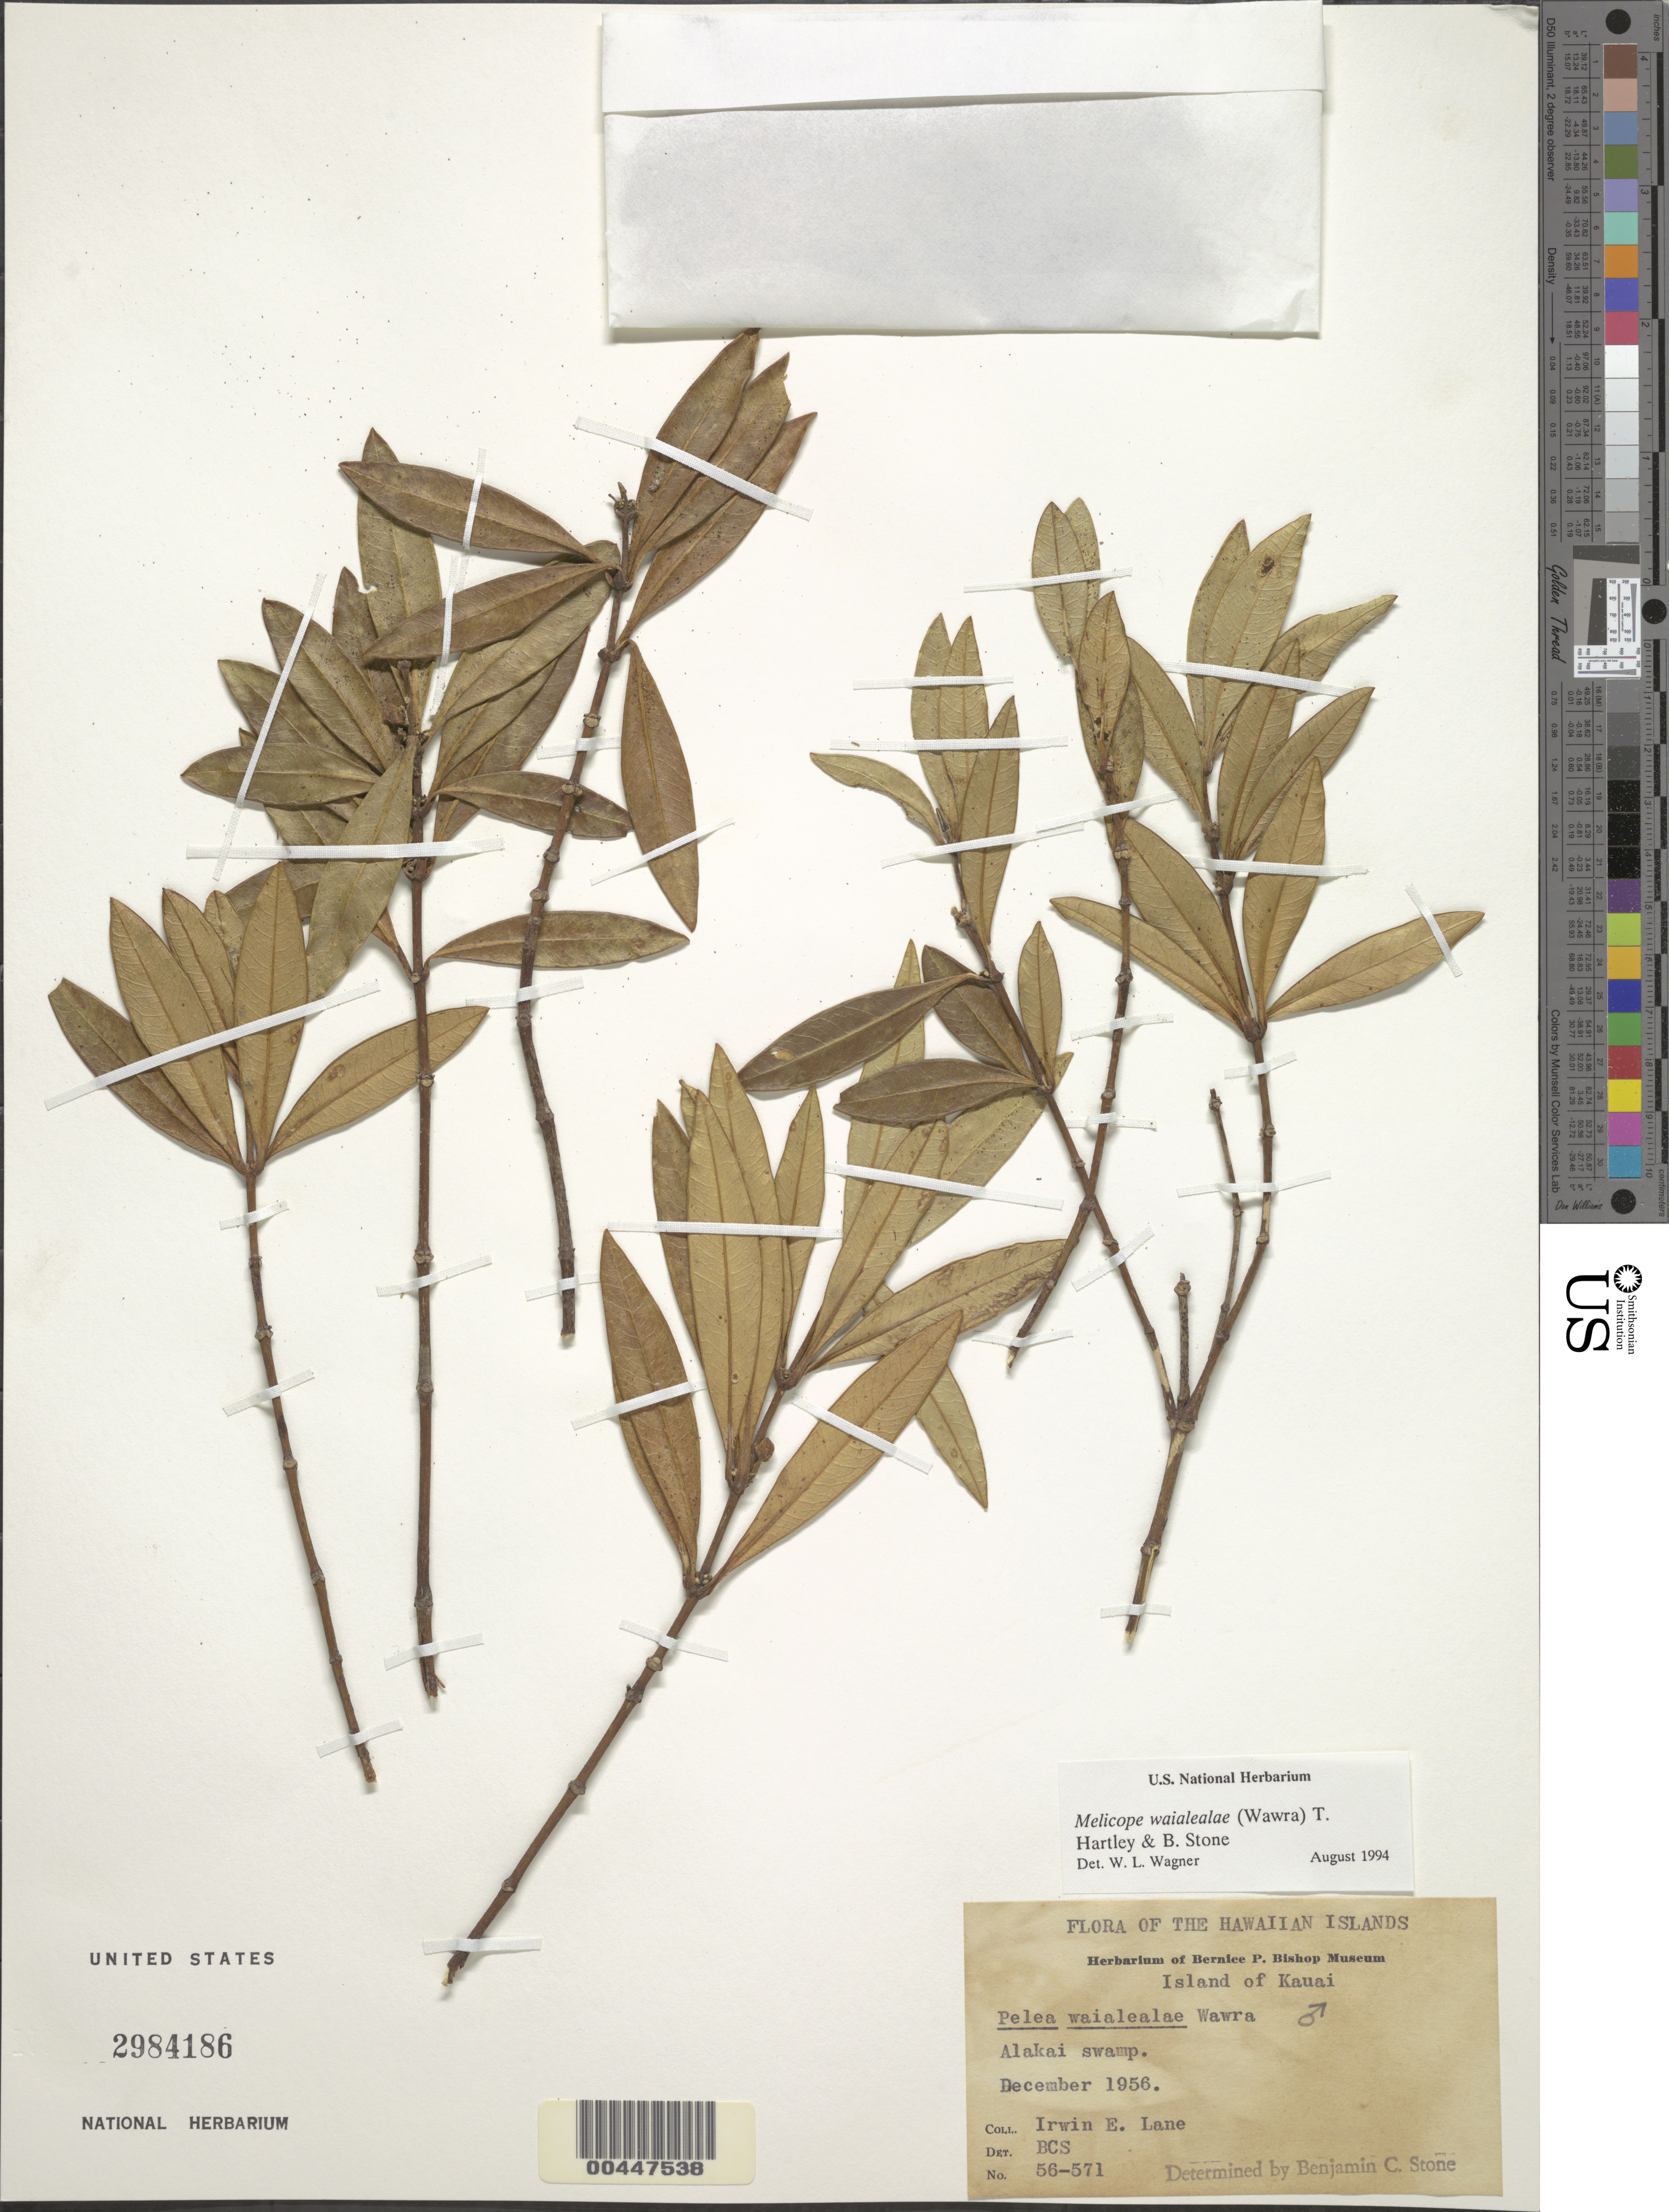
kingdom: Plantae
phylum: Tracheophyta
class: Magnoliopsida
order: Sapindales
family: Rutaceae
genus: Melicope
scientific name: Melicope waialealae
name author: (Wawra) T.G. Hartley & B.C. Stone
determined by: Wagner, W. L., (BOT), Smithsonian Institution - National Museum of Natural History (UNITED STATES)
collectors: I. Lane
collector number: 56-571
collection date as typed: Dec 1956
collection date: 1956-12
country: United States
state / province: Hawaii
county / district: Kauai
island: Kaua'i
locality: Alakai Swamp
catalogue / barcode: US 2984186